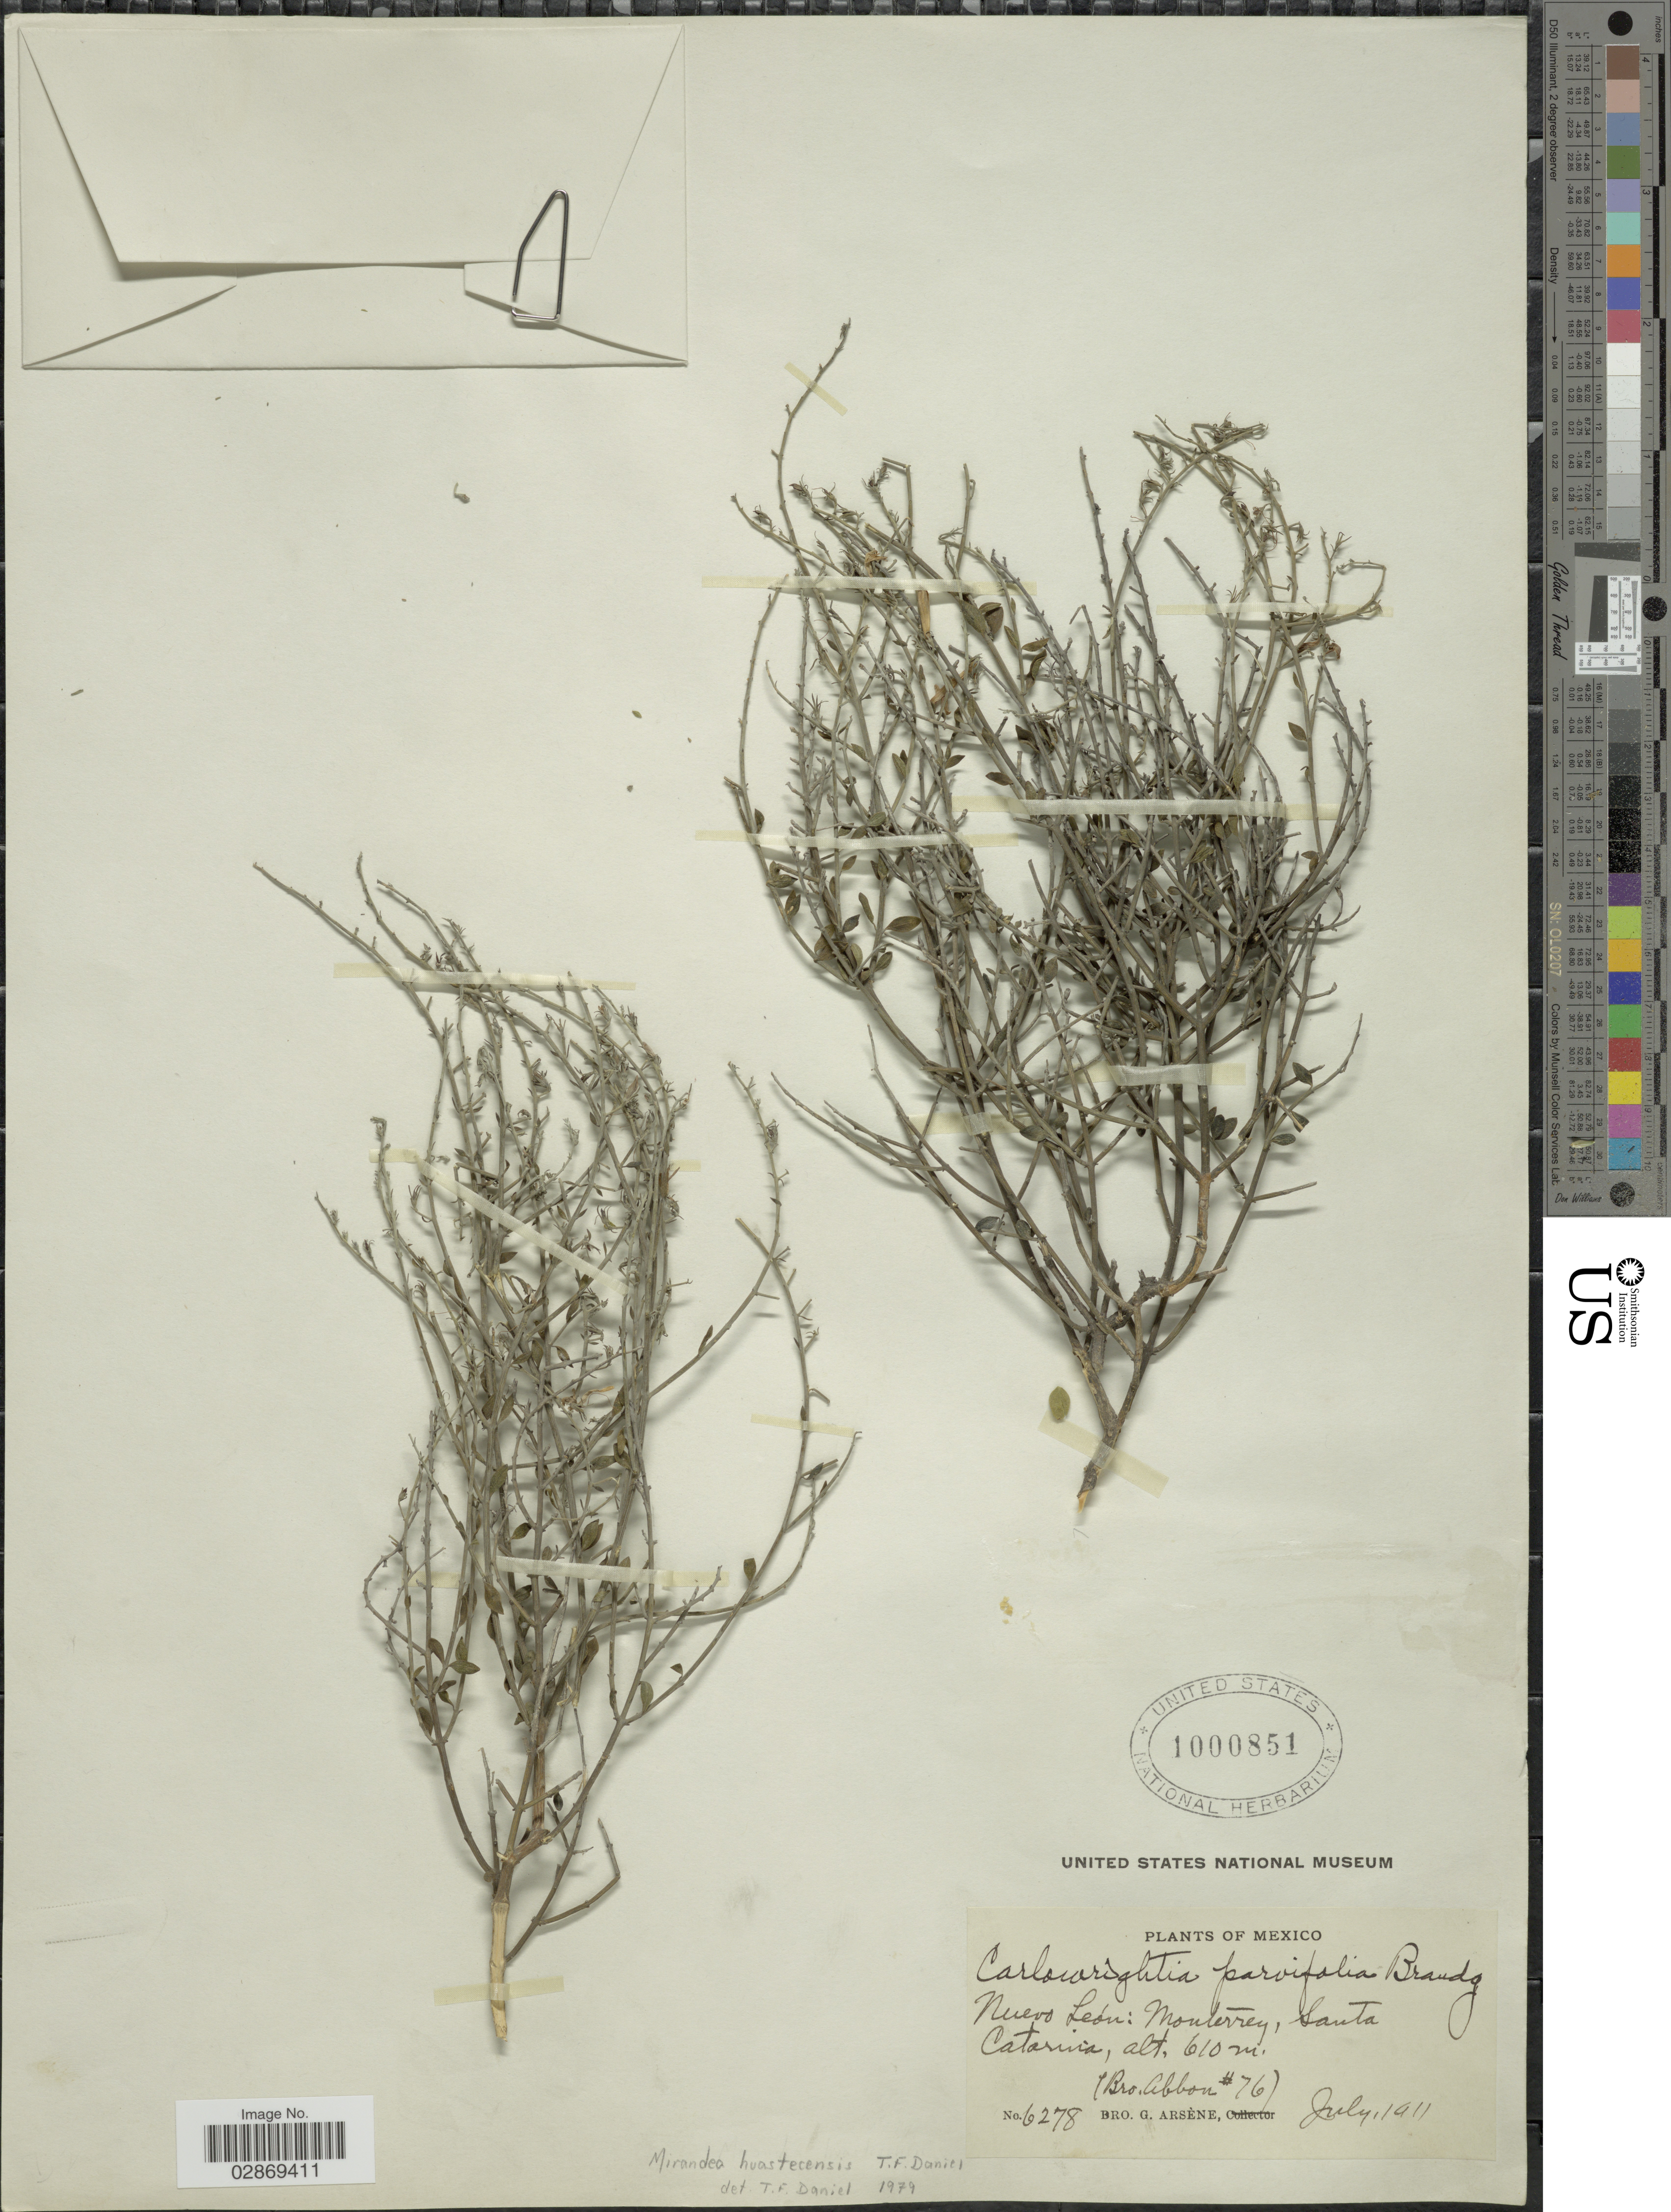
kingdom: Plantae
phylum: Tracheophyta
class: Magnoliopsida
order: Lamiales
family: Acanthaceae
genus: Mirandea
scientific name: Mirandea huastecensis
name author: T.F. Daniel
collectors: Bro. G. Arsène & Bro. Abbon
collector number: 76/6278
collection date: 1911-07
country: Mexico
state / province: Nuevo León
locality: Nuevo León: Monterrey, Santa Catarina.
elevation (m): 610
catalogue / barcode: US 1000851